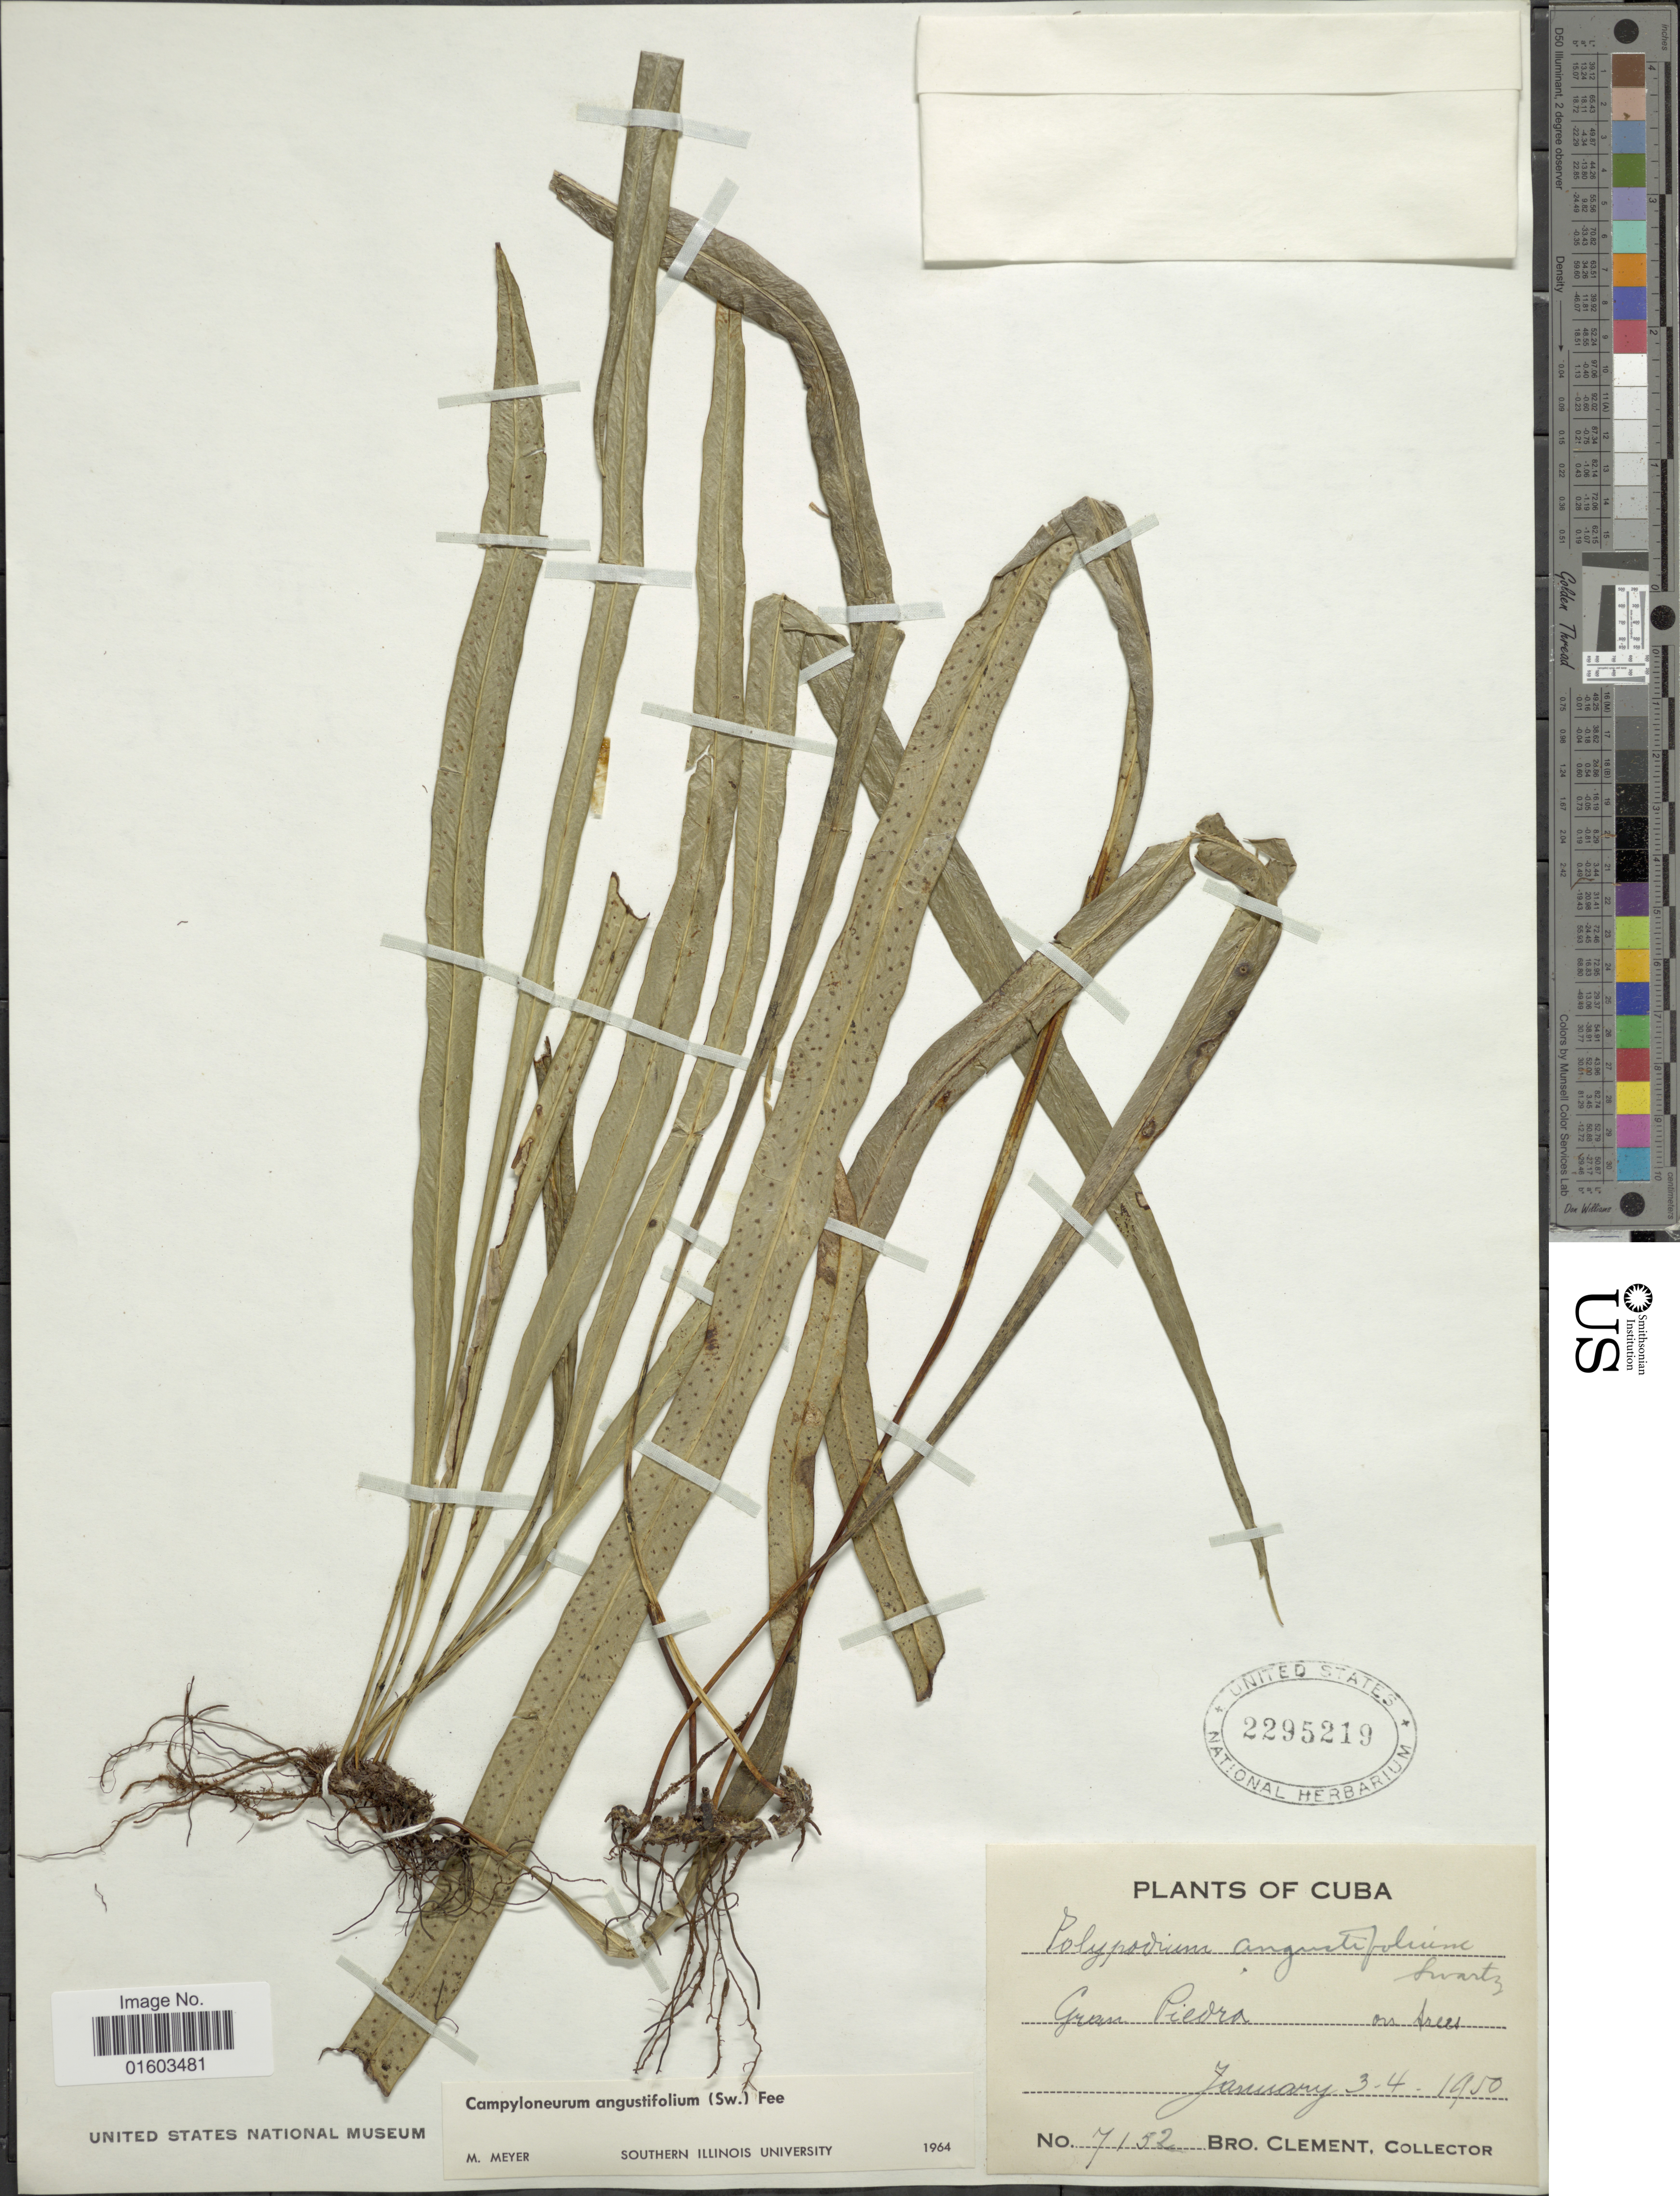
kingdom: Plantae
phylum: Tracheophyta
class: Polypodiopsida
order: Polypodiales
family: Polypodiaceae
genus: Campyloneurum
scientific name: Campyloneurum angustifolium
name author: (Sw.) Fée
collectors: B. Clement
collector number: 7152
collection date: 1950-01-03/1950-01-04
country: Cuba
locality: Gran Piedra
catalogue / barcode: US 2295219